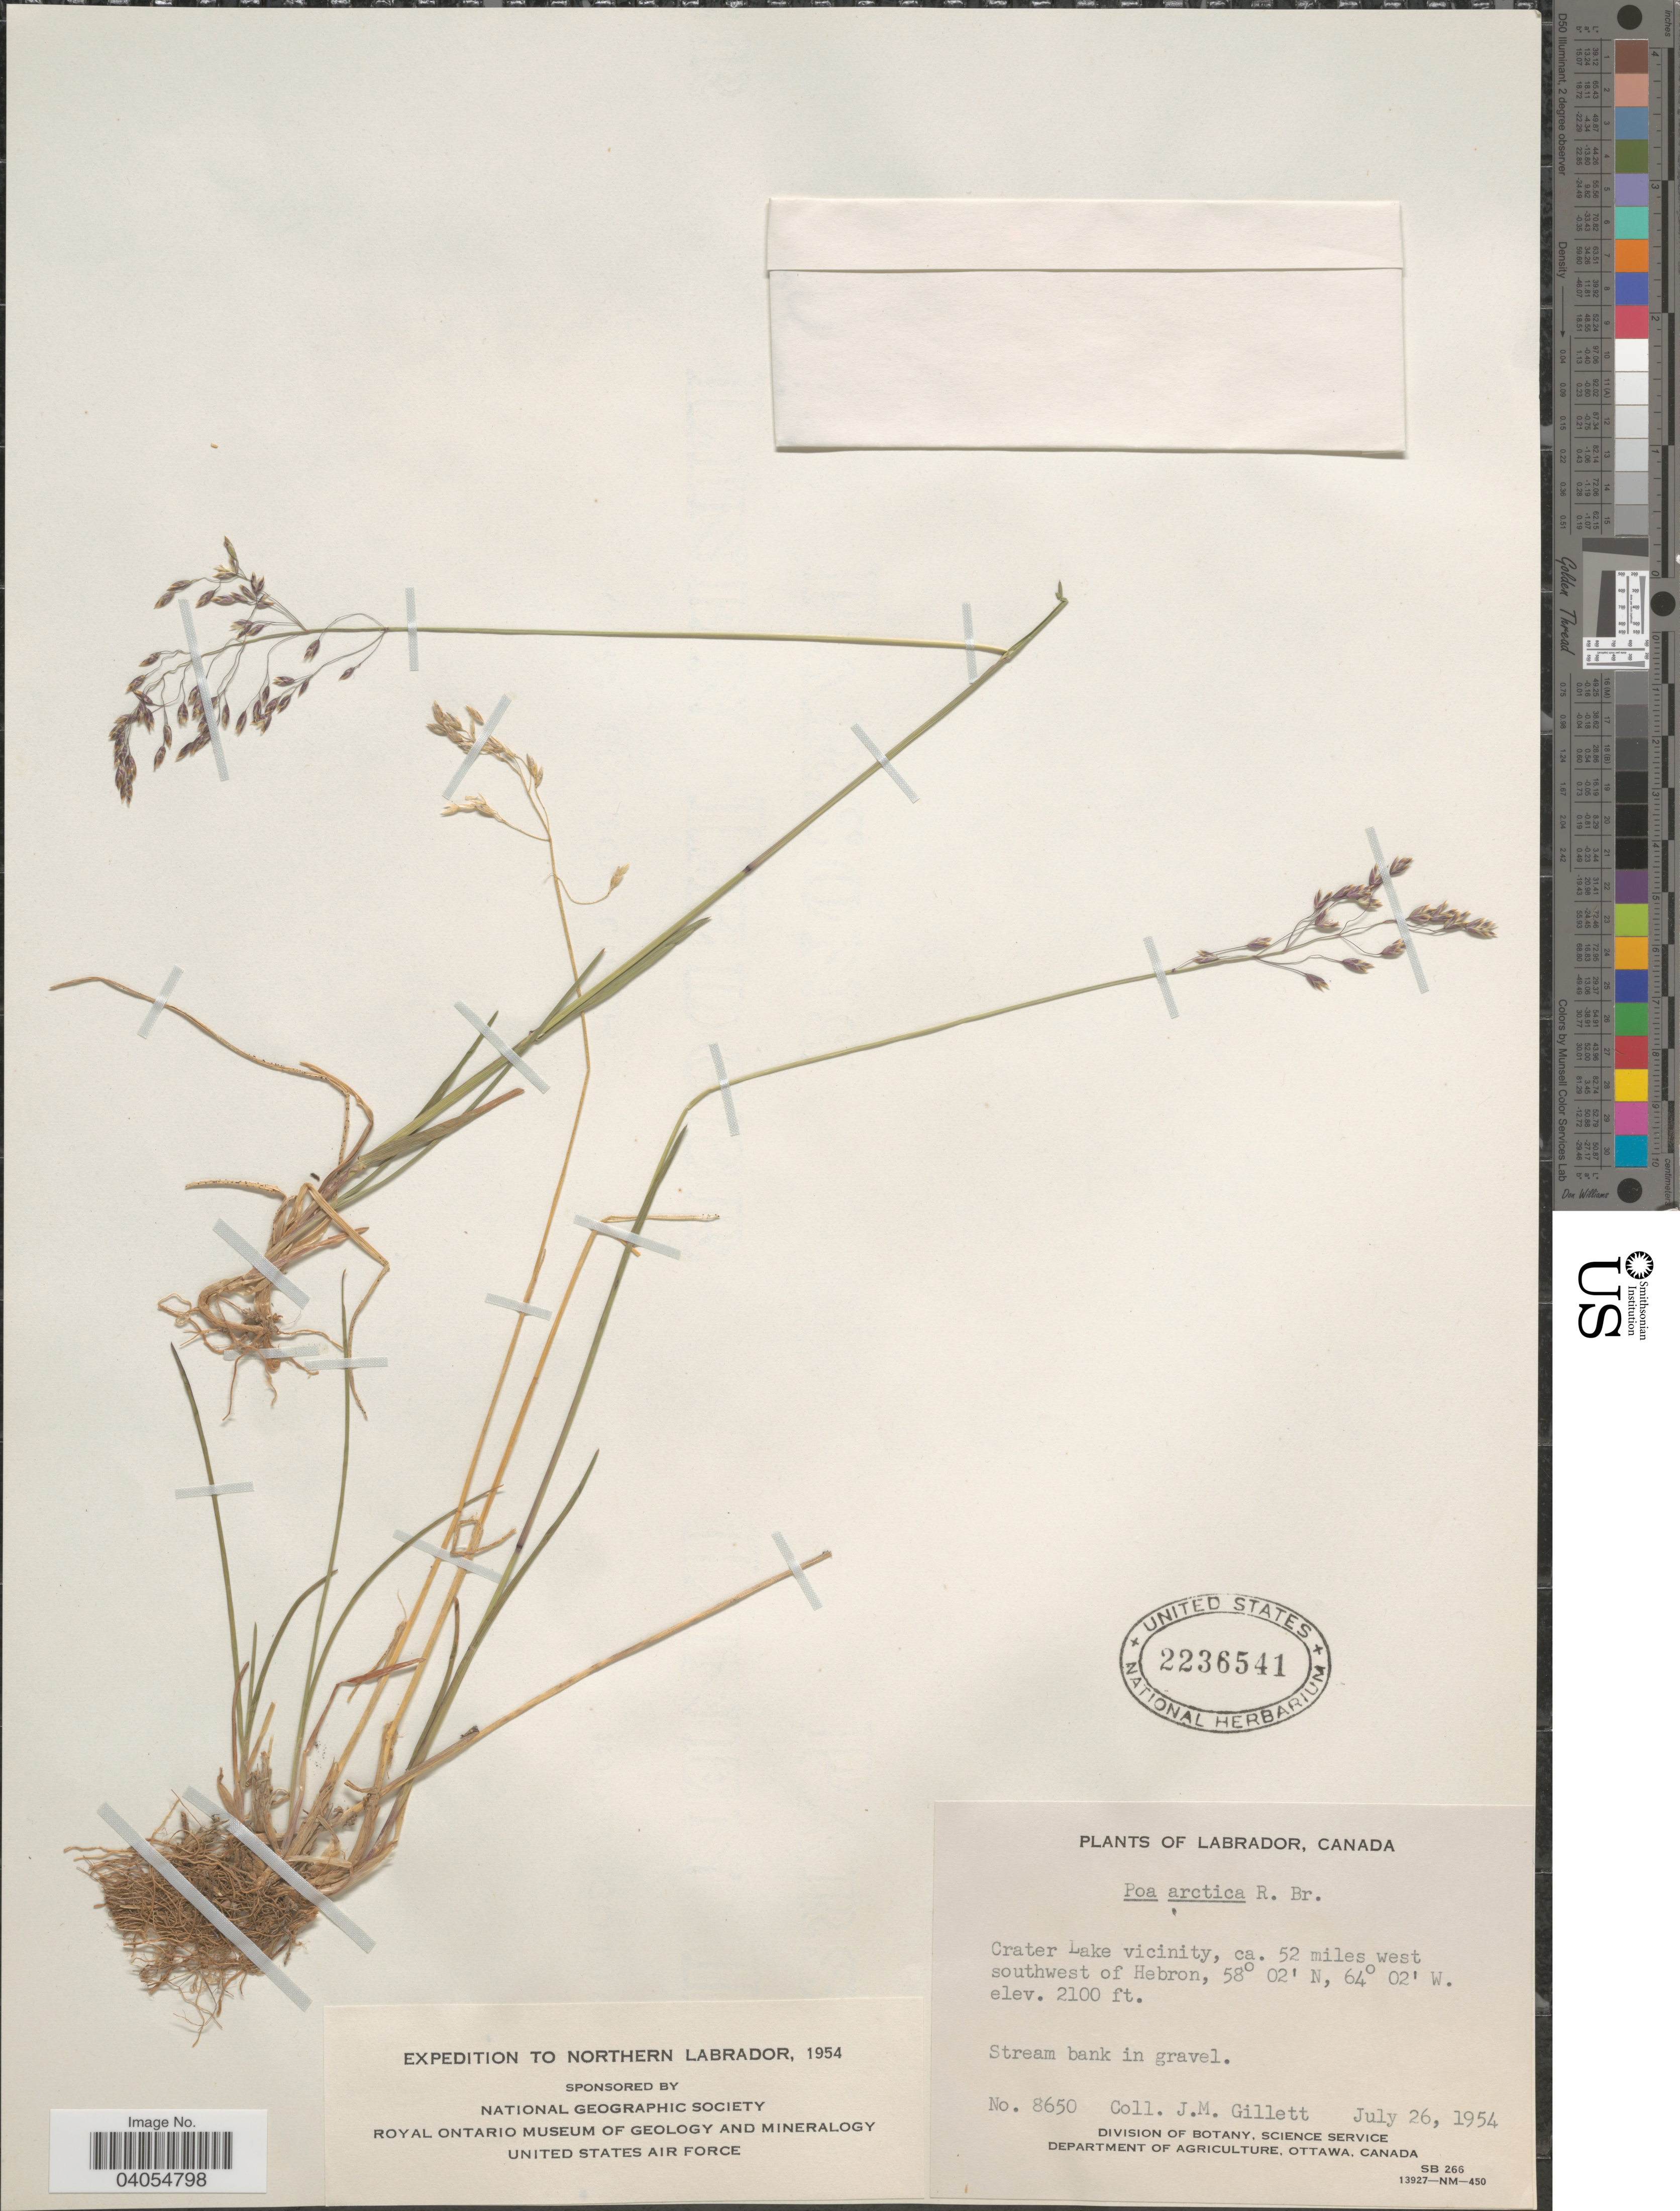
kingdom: Plantae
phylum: Tracheophyta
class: Liliopsida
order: Poales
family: Poaceae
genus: Poa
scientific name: Poa arctica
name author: R. Br.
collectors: J. M. Gillett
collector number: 8650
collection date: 1954-07-26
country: Canada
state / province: Newfoundland and Labrador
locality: Northern Labrador. Crater Lake vicinity, ca. 52 miles west southwest of Hebron.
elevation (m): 640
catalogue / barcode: US 2236541